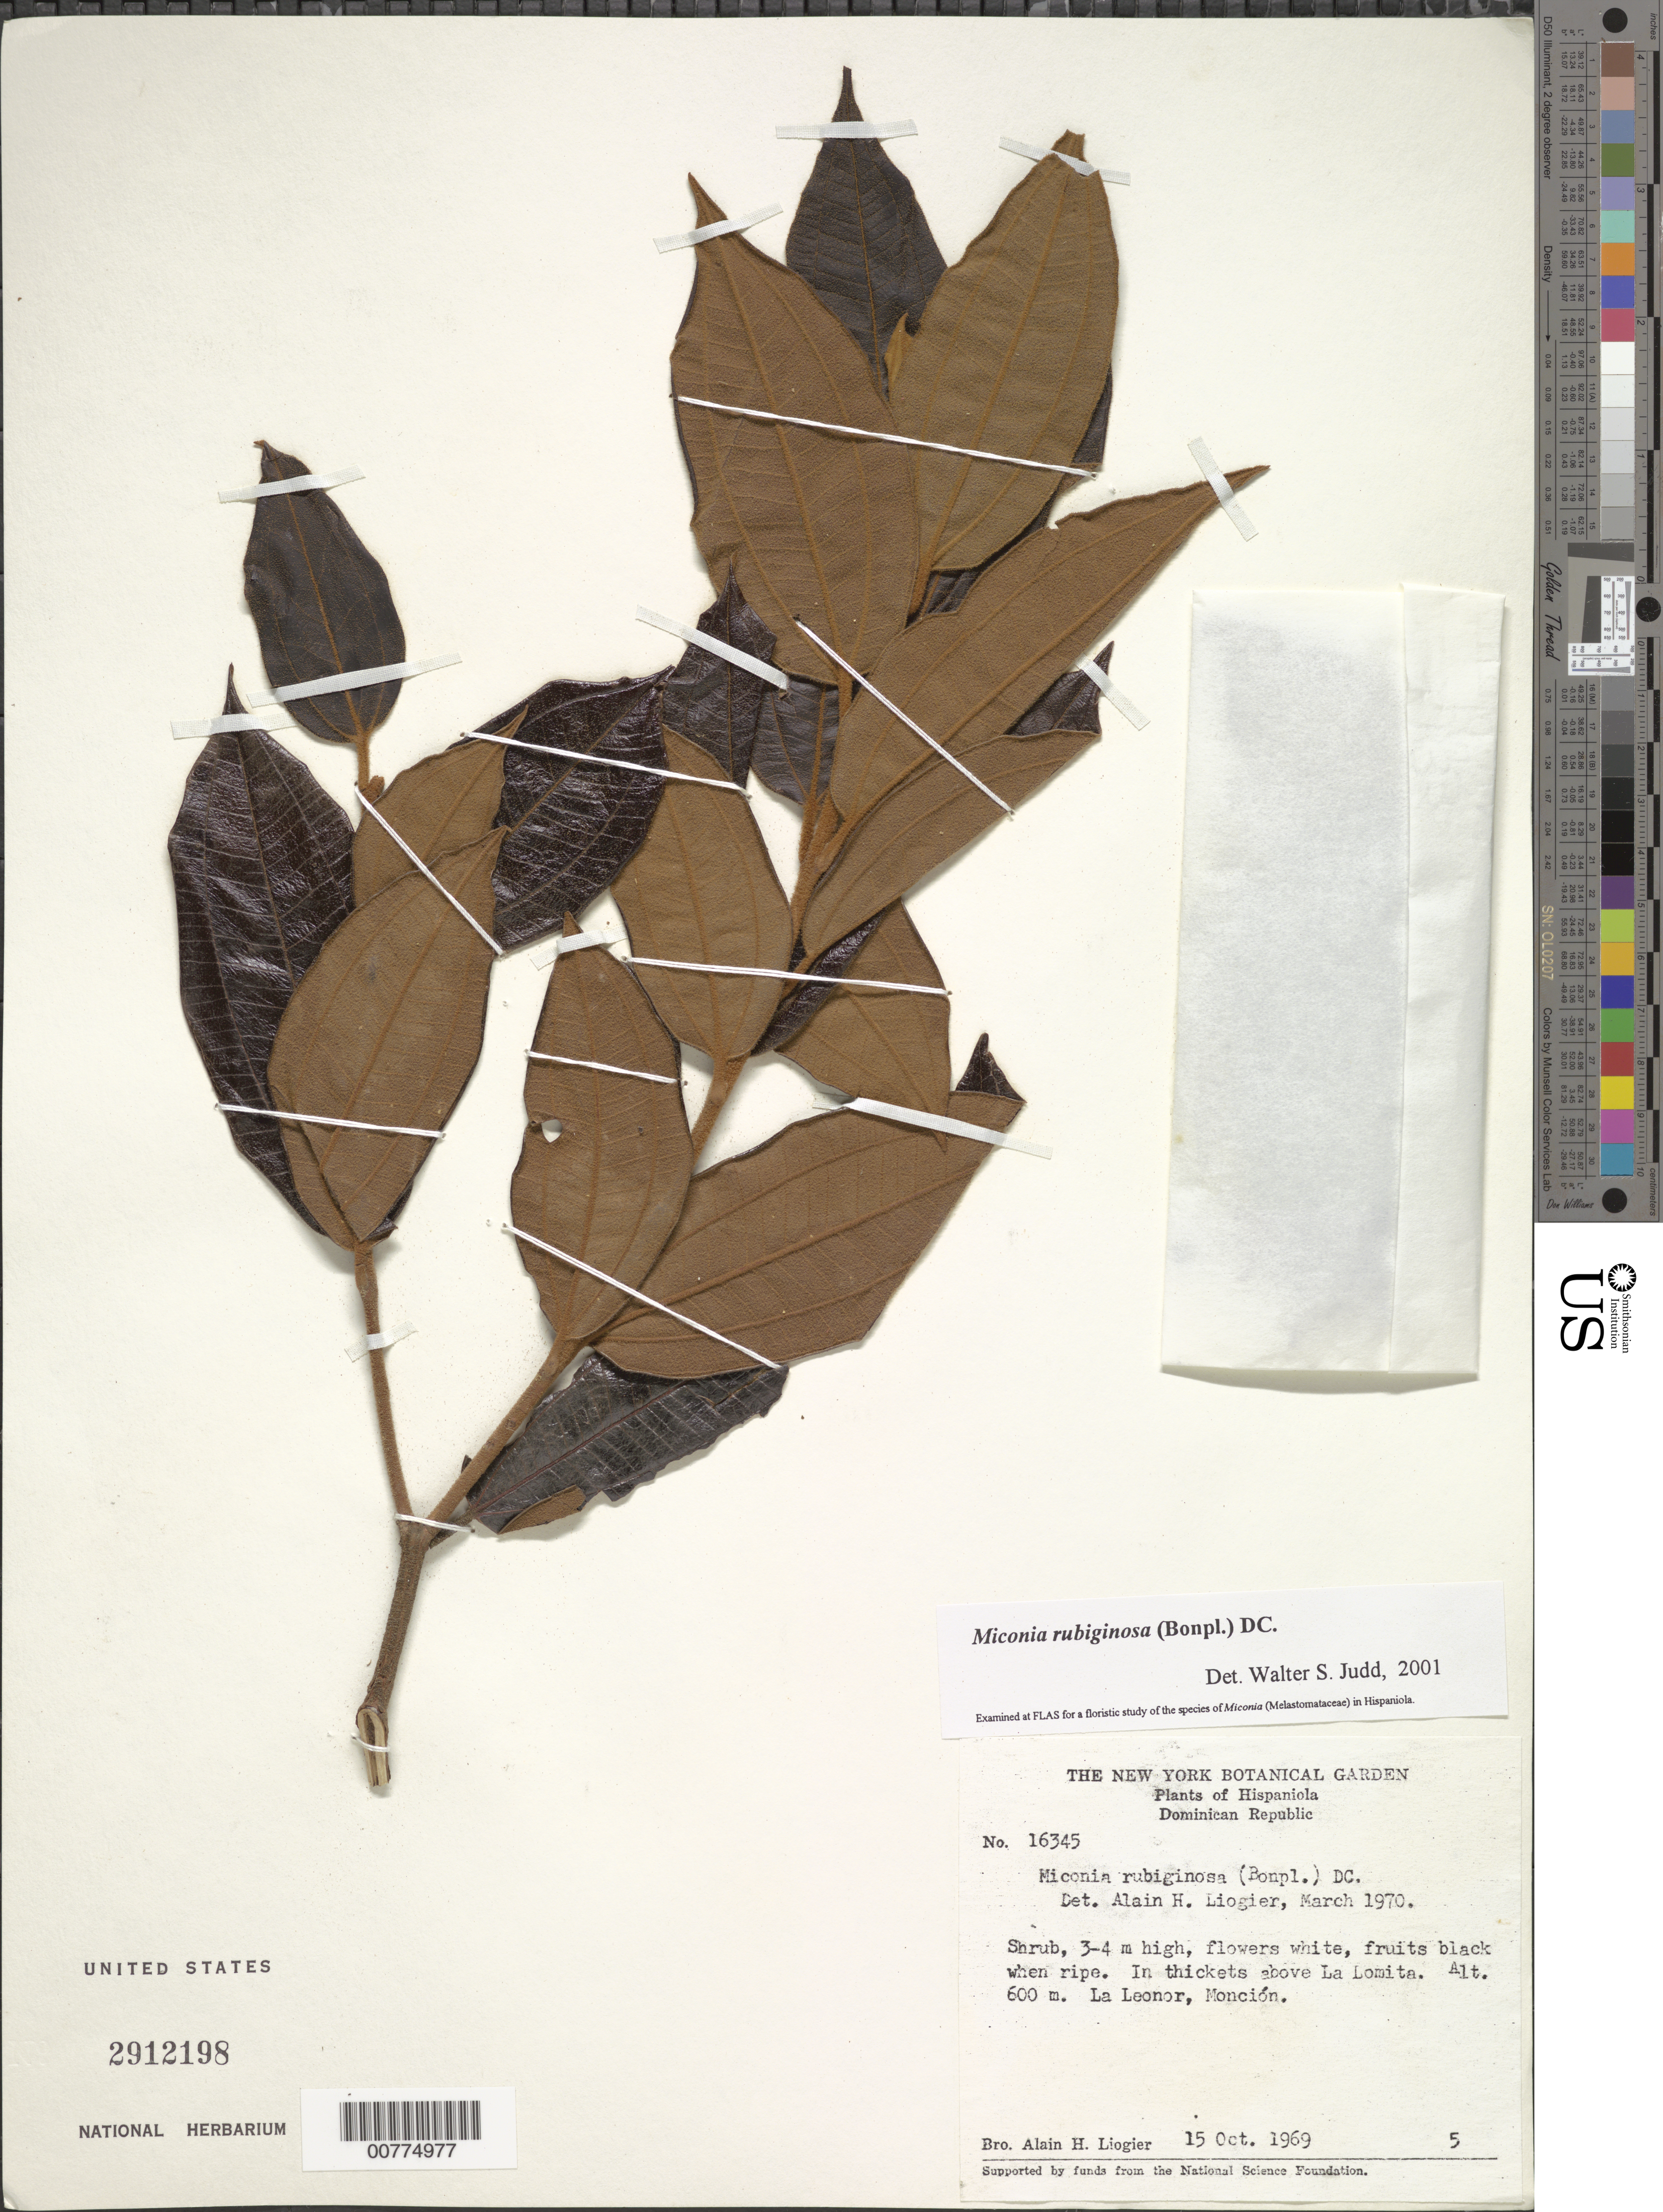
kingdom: Plantae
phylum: Tracheophyta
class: Magnoliopsida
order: Myrtales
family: Melastomataceae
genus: Miconia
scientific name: Miconia rubiginosa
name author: (Bonpl.) DC.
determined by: Judd, Walter S.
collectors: A. H. Liogier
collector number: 16345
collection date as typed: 15 Oct 1969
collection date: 1969-10-15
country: Dominican Republic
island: Hispaniola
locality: Monción, La Leonor, above La Lomita.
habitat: In thickets.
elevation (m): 600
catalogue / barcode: US 2912198